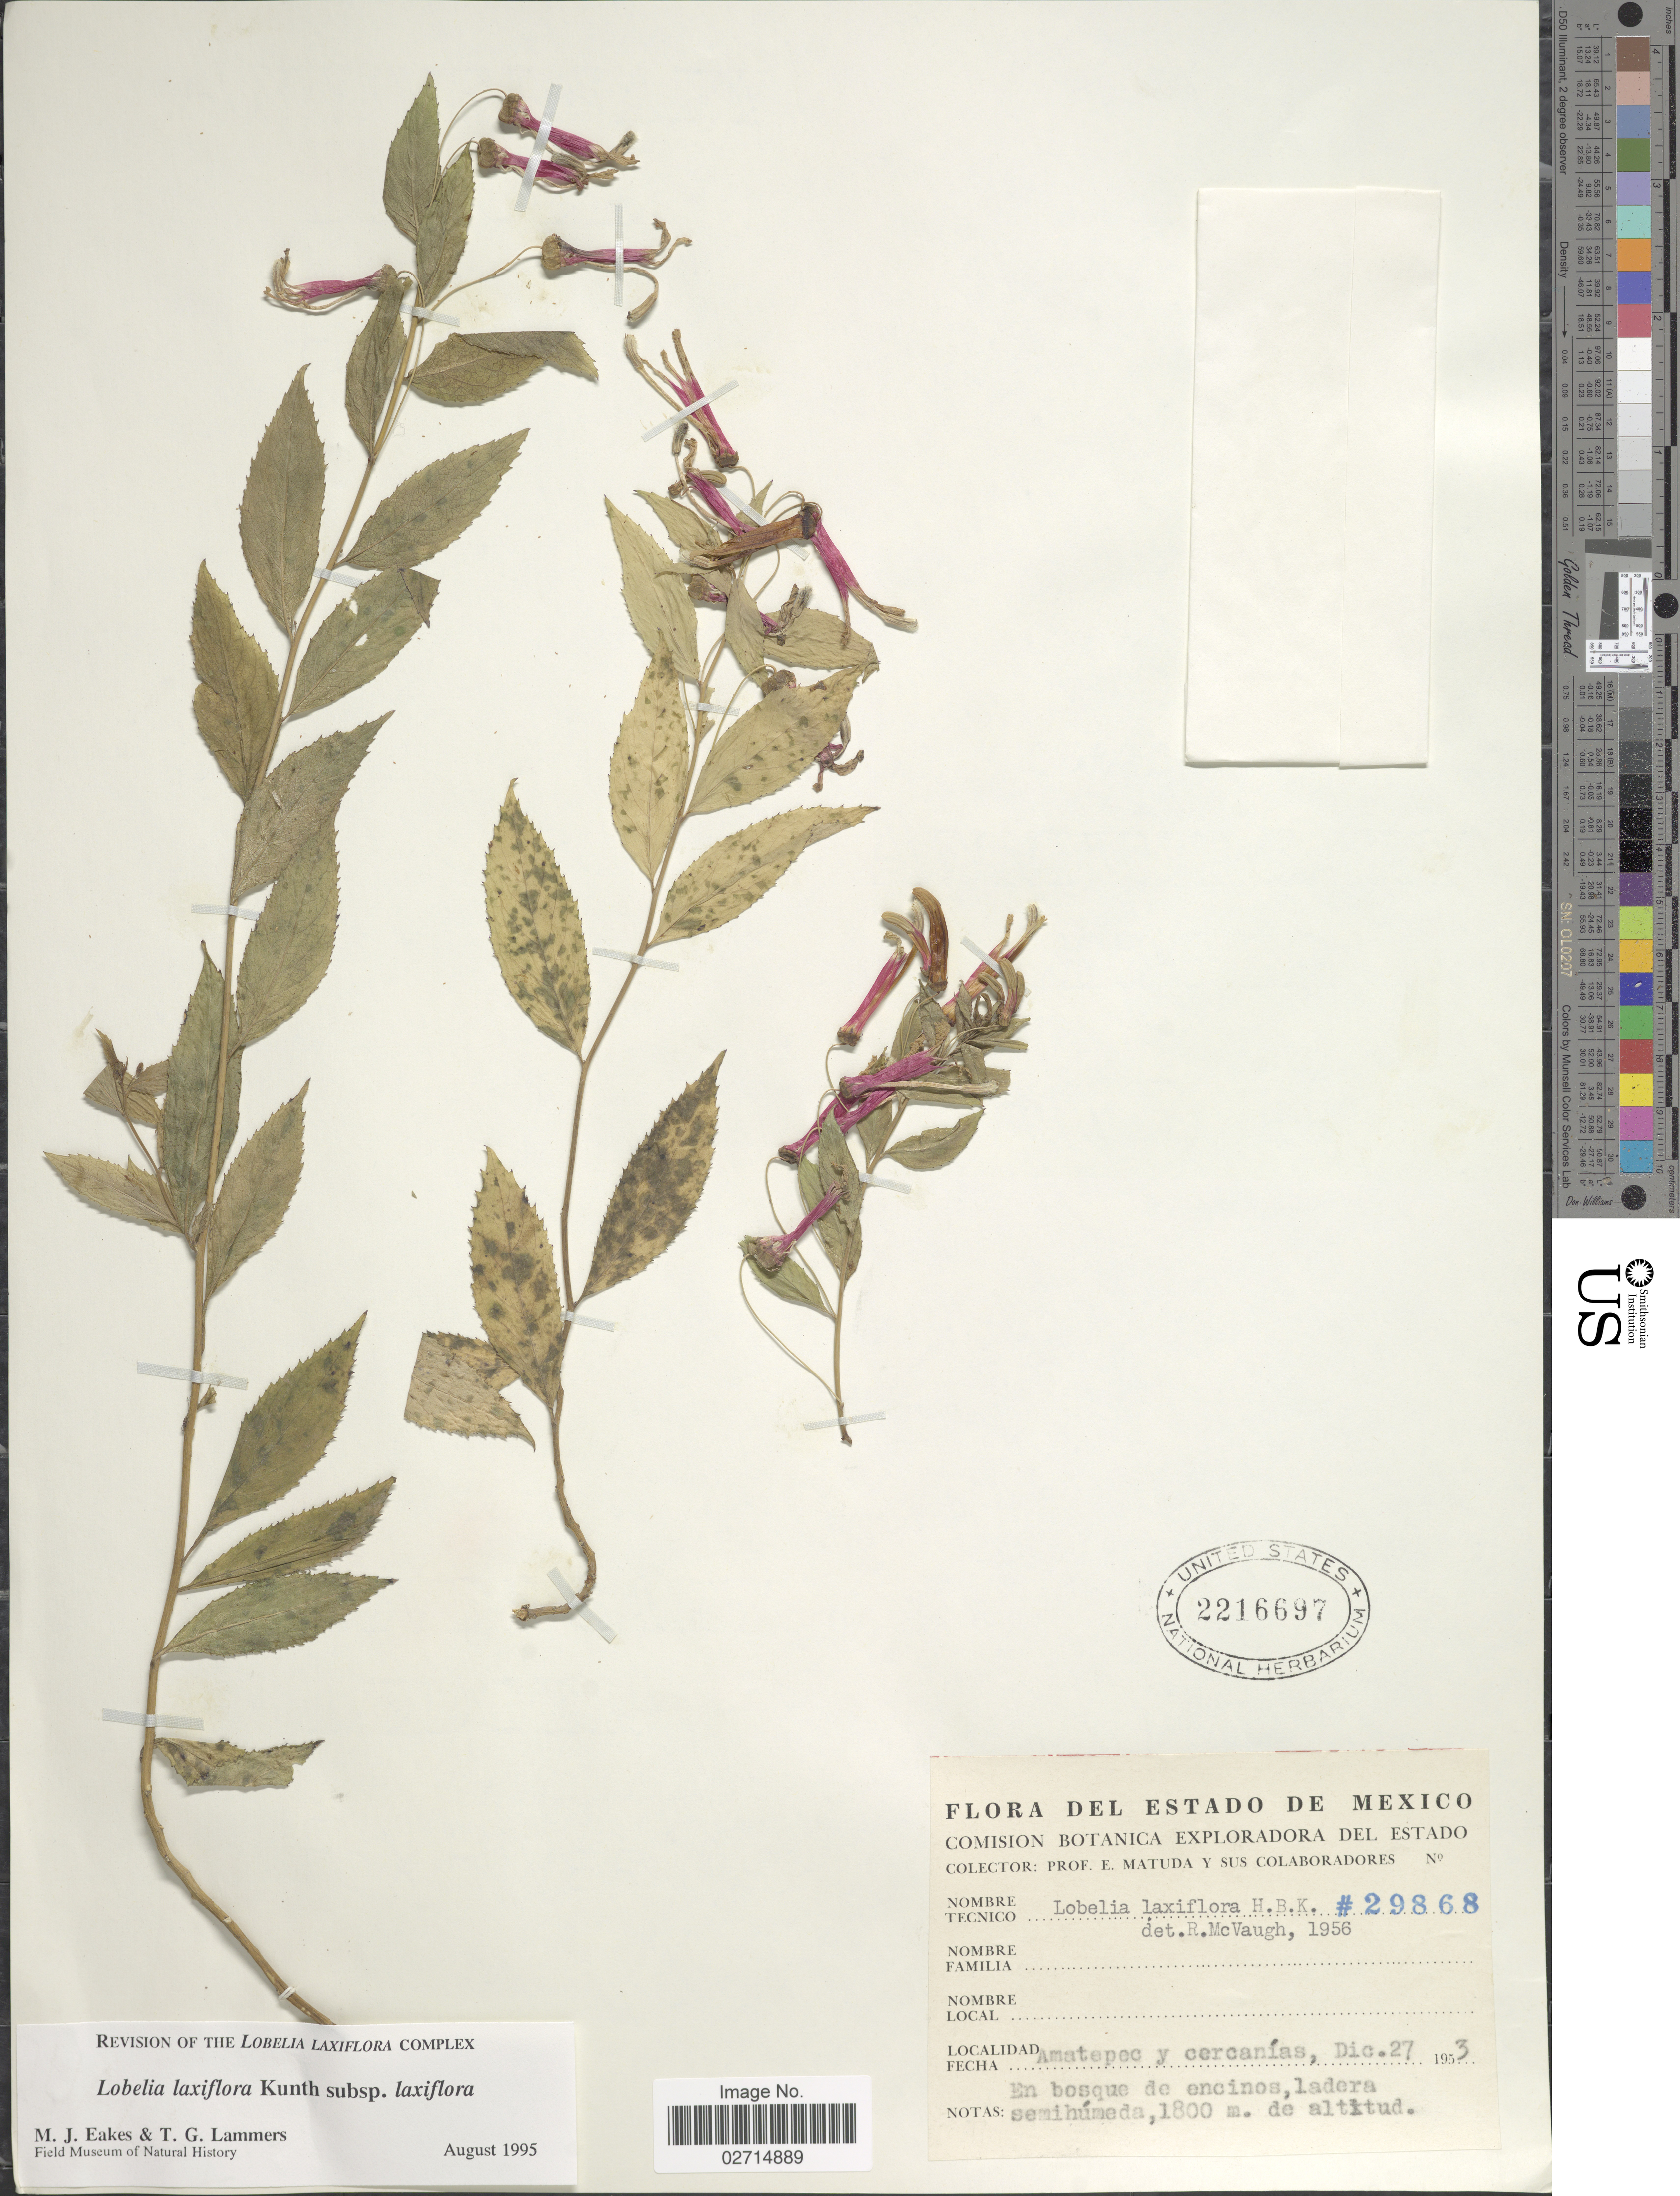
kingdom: Plantae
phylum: Tracheophyta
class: Magnoliopsida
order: Asterales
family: Campanulaceae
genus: Lobelia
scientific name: Lobelia laxiflora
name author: Kunth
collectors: E. Matuda & Sus Colaboradores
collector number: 29868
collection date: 1953-12-27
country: Mexico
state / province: México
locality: Del Estado de Mexico, Amatepec y cercanias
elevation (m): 1800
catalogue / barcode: US 2216697